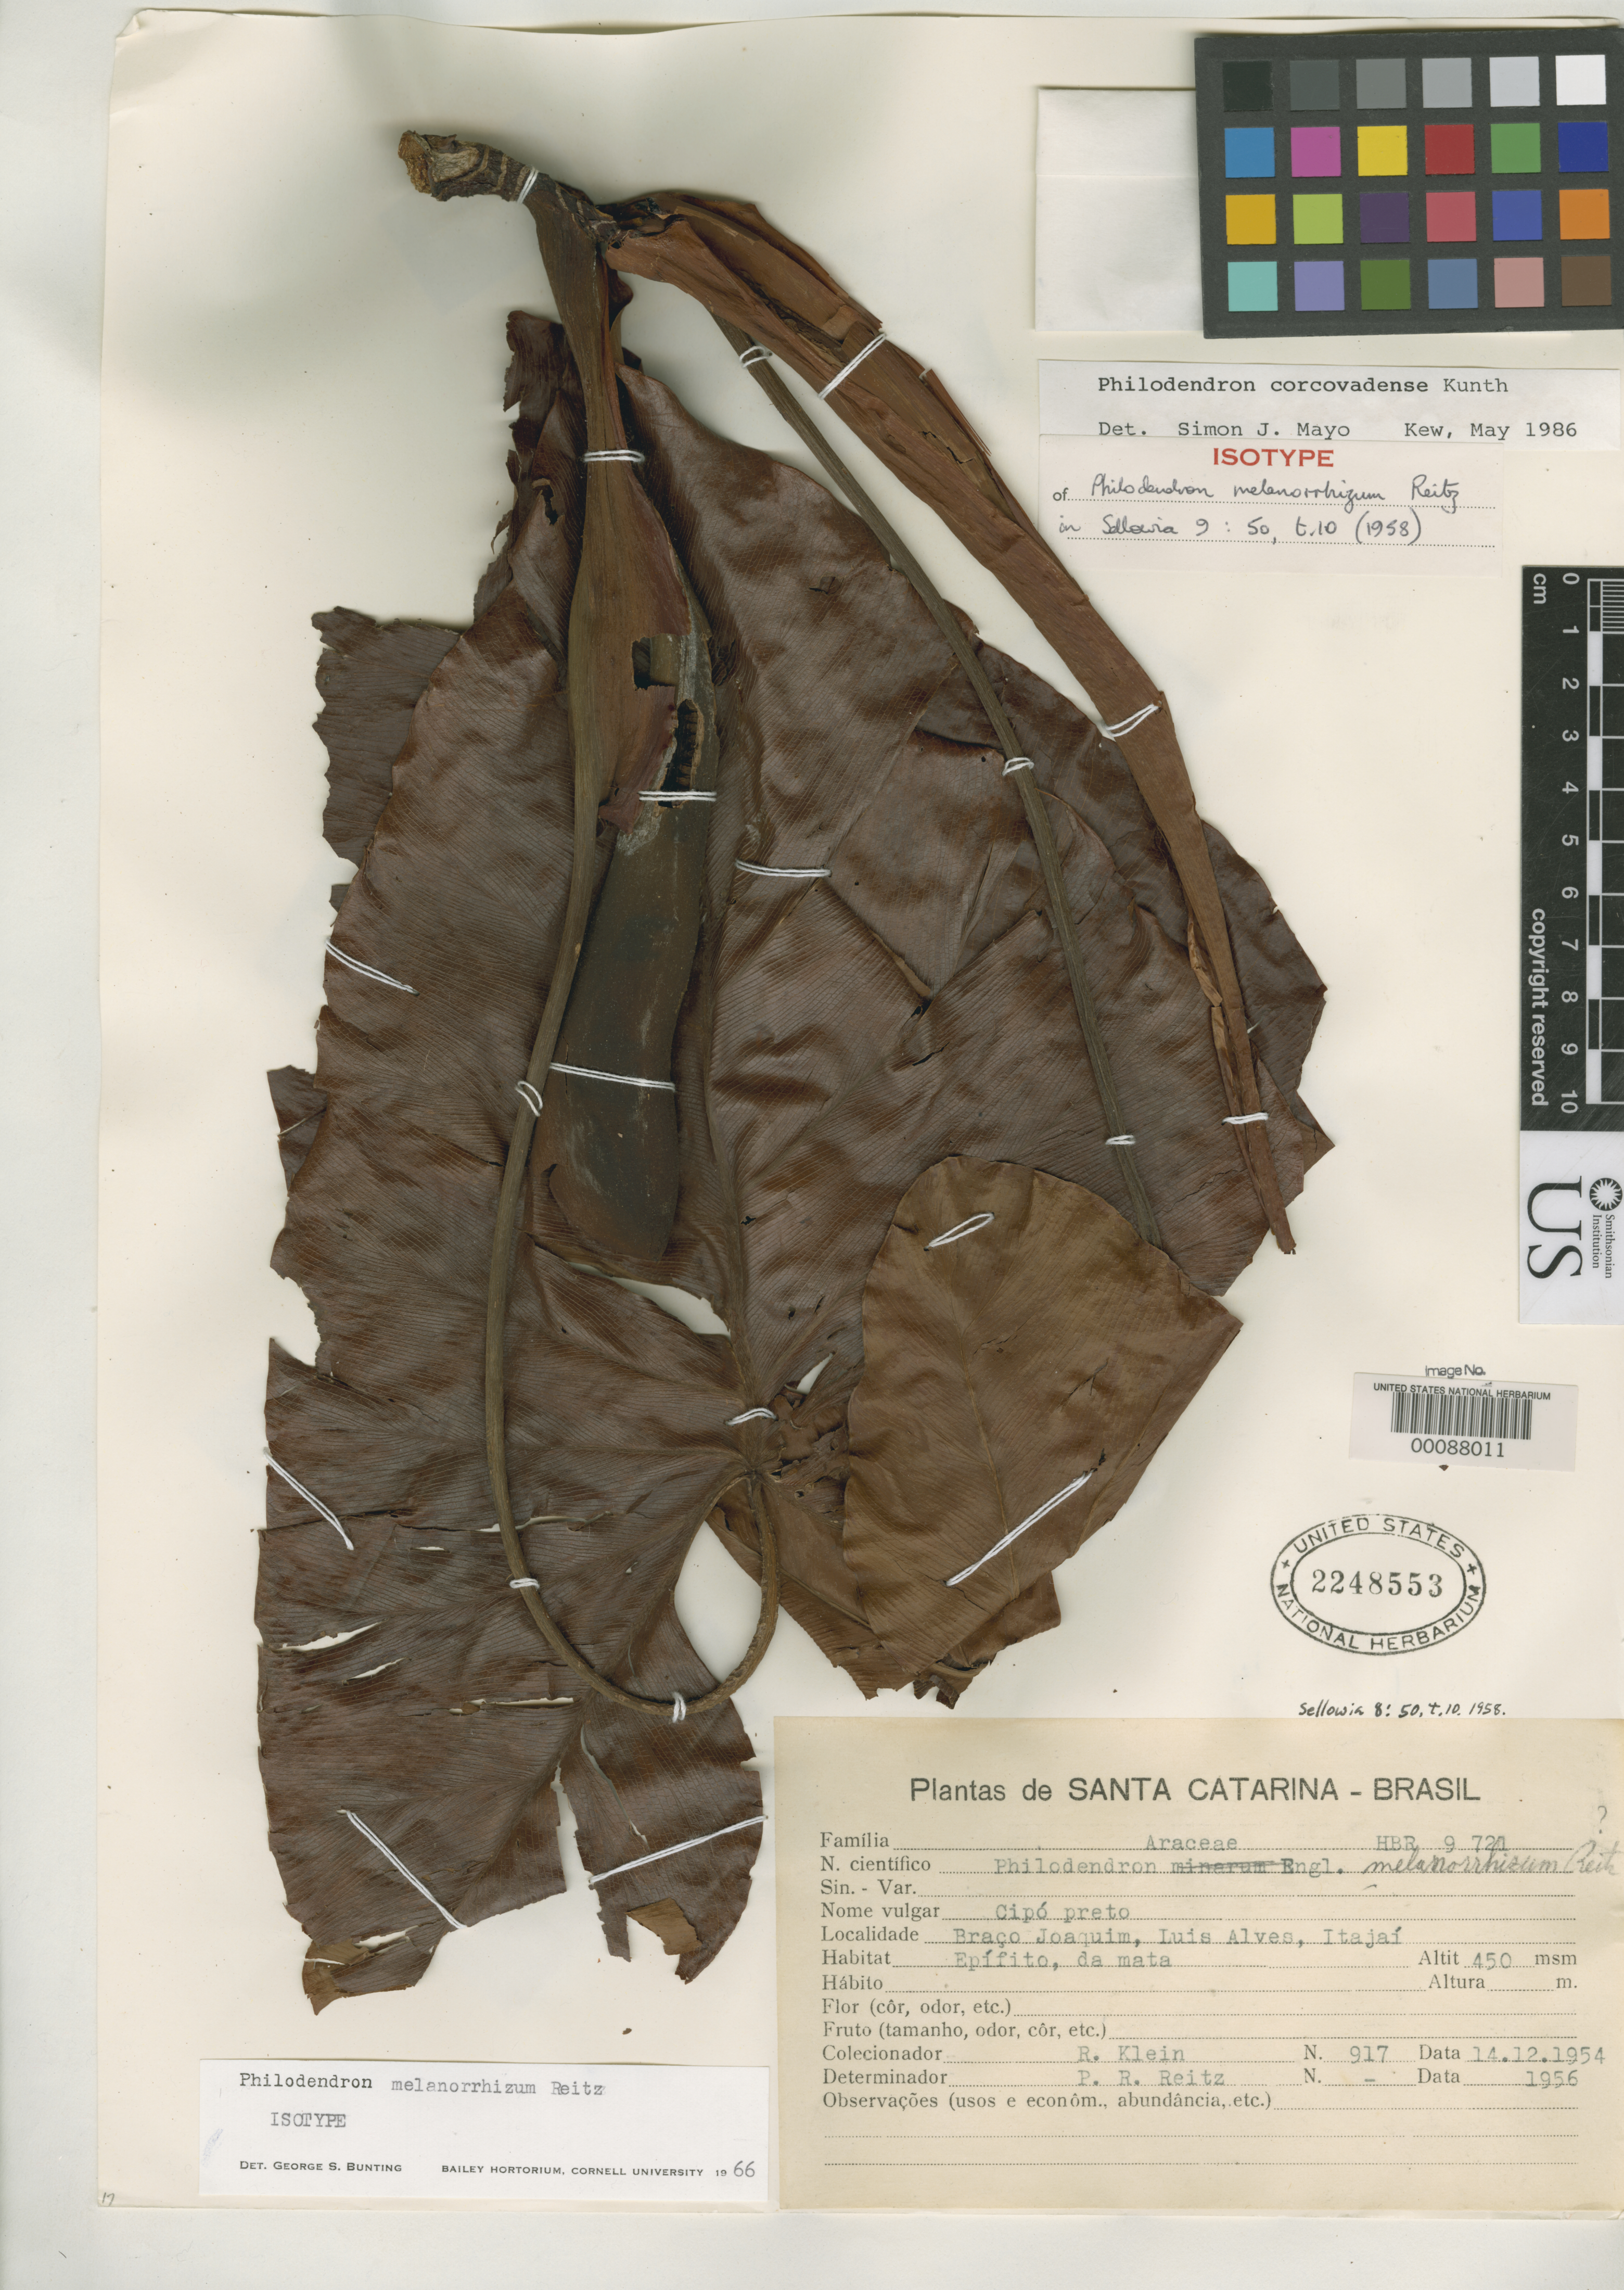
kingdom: Plantae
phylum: Tracheophyta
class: Liliopsida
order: Alismatales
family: Araceae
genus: Philodendron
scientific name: Philodendron melanorrhizum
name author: Reitz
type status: Isotype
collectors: R. M. Klein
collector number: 917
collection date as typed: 14 Dec 1954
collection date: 1954-12-14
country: Brazil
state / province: Santa Catarina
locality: Itajai.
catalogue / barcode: US 2248553